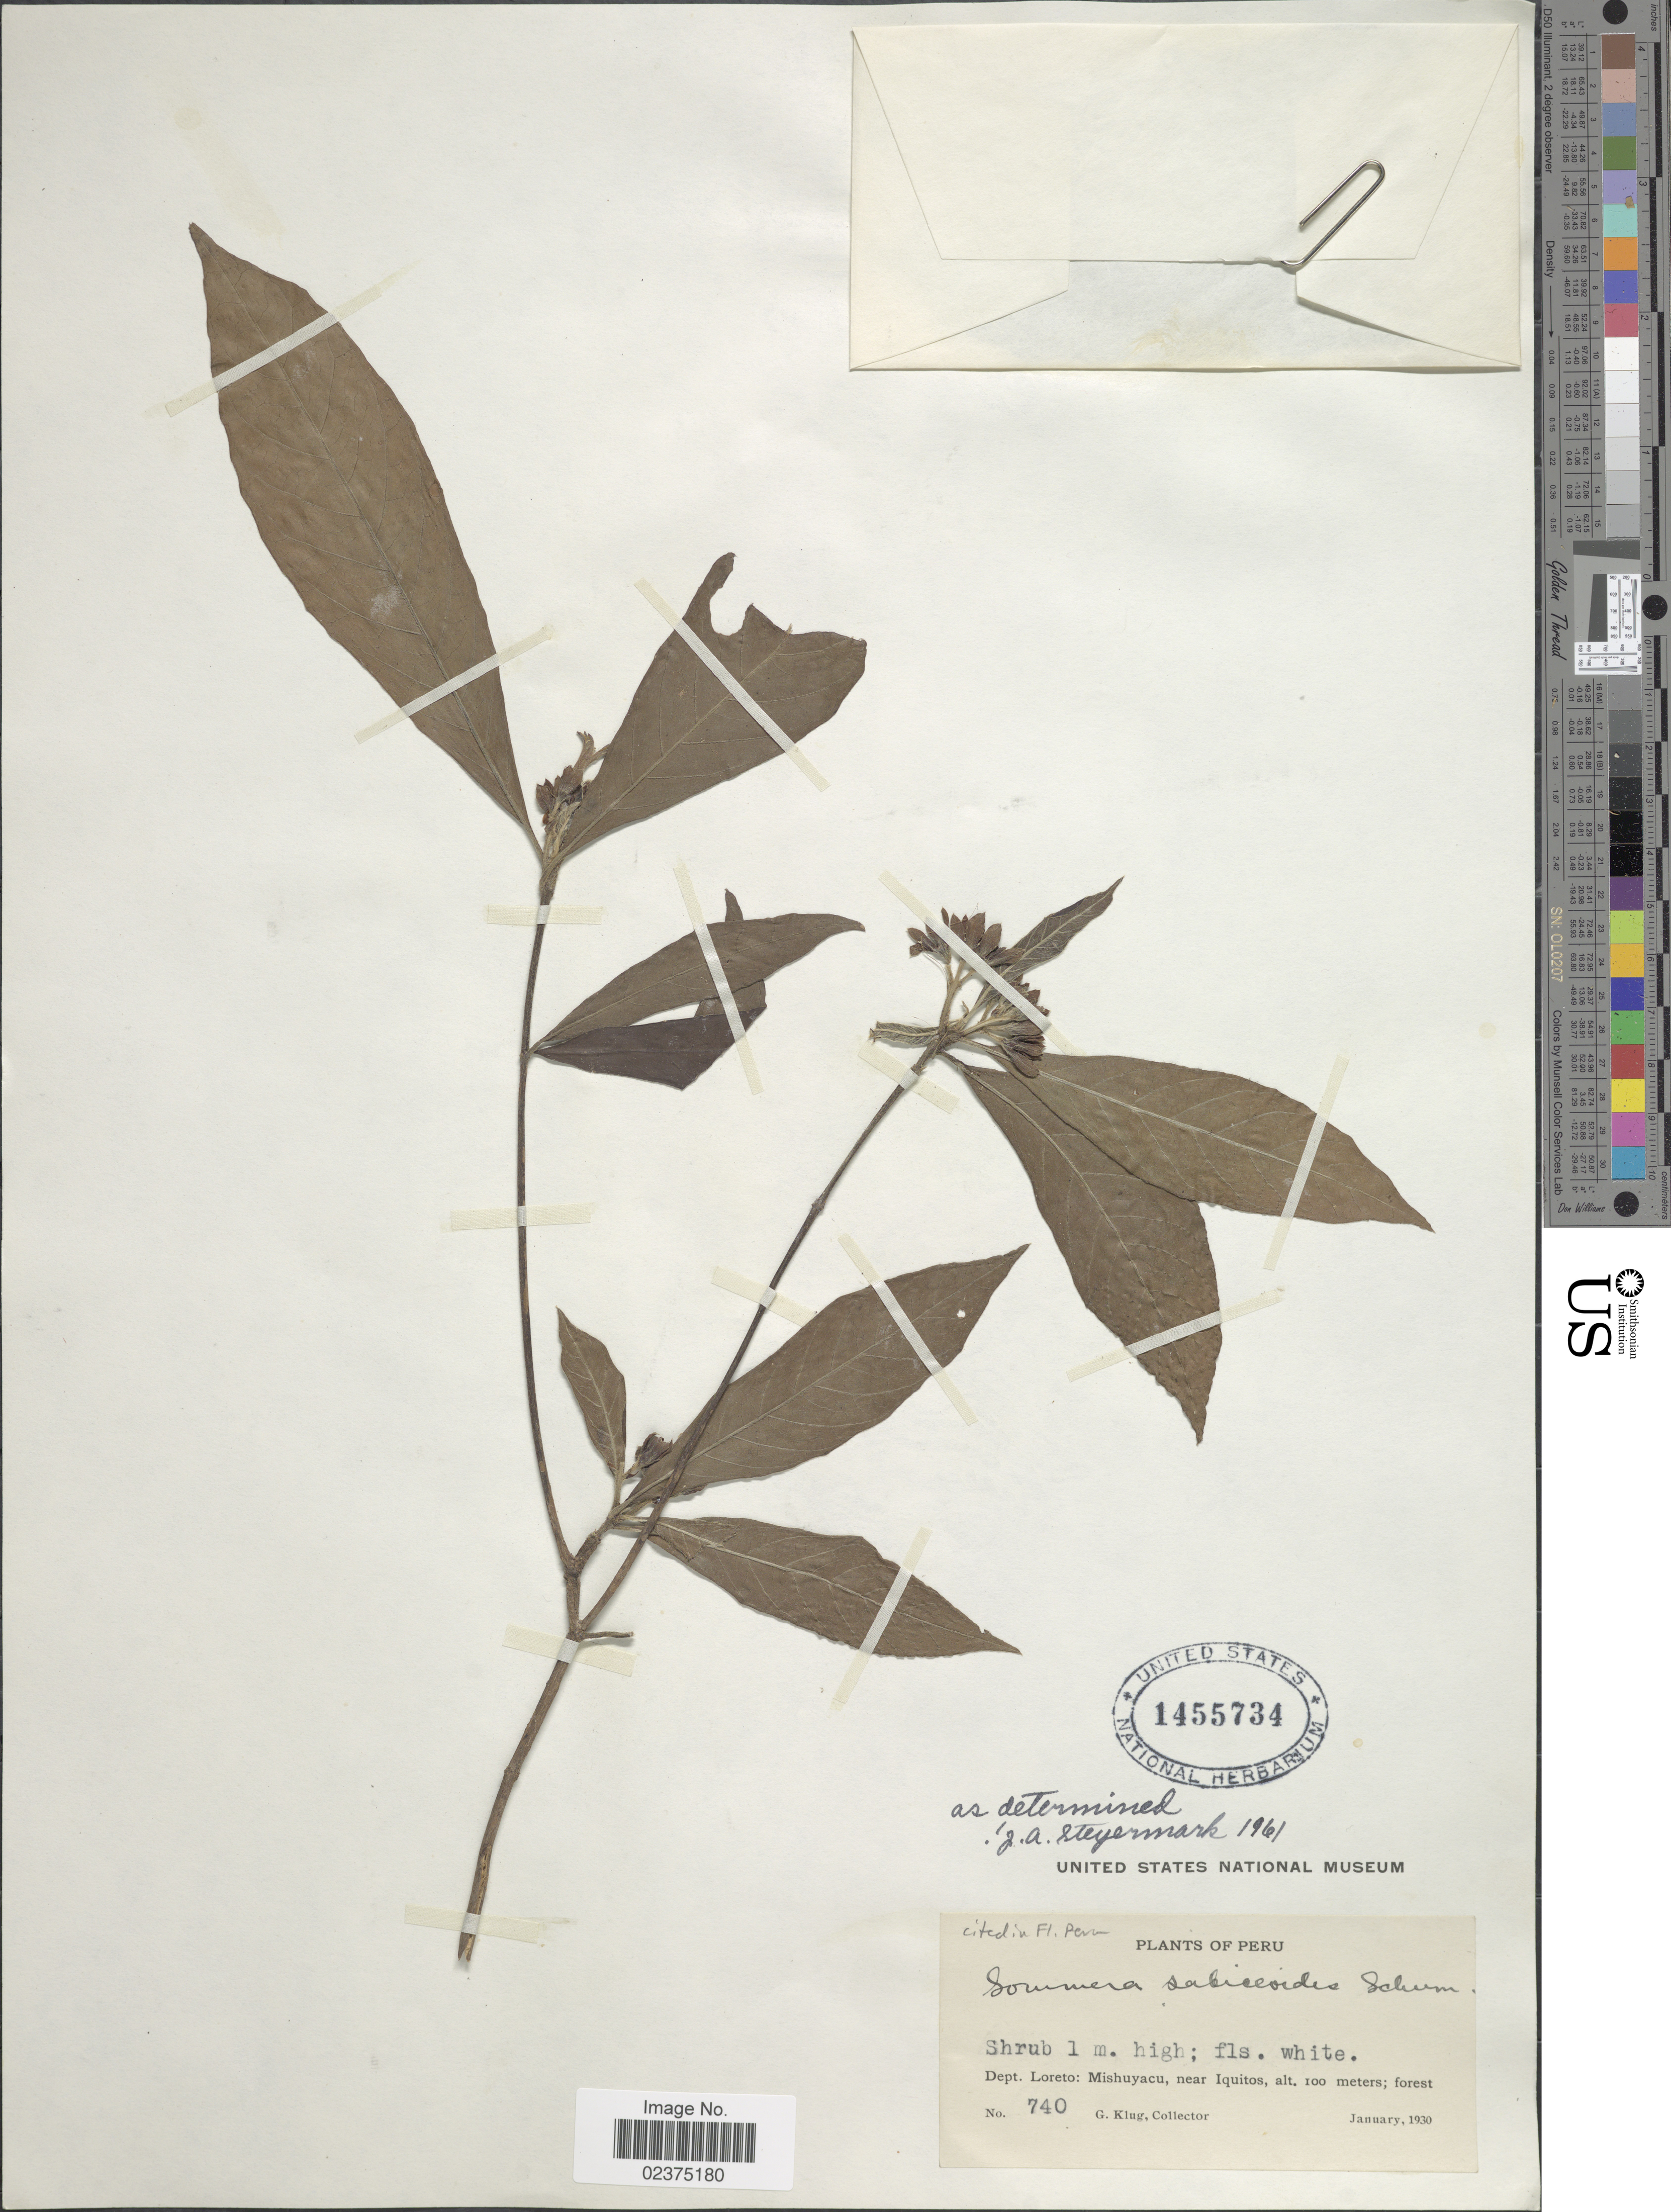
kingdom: Plantae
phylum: Tracheophyta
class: Magnoliopsida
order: Gentianales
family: Rubiaceae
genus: Sommera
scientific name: Sommera sabiceoides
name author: K. Schum.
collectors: G. Klug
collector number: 740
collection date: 1930-01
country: Peru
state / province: Loreto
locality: Dept. Loreto: Mishuyacu, near Iquitos; forest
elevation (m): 100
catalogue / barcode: US 1455734